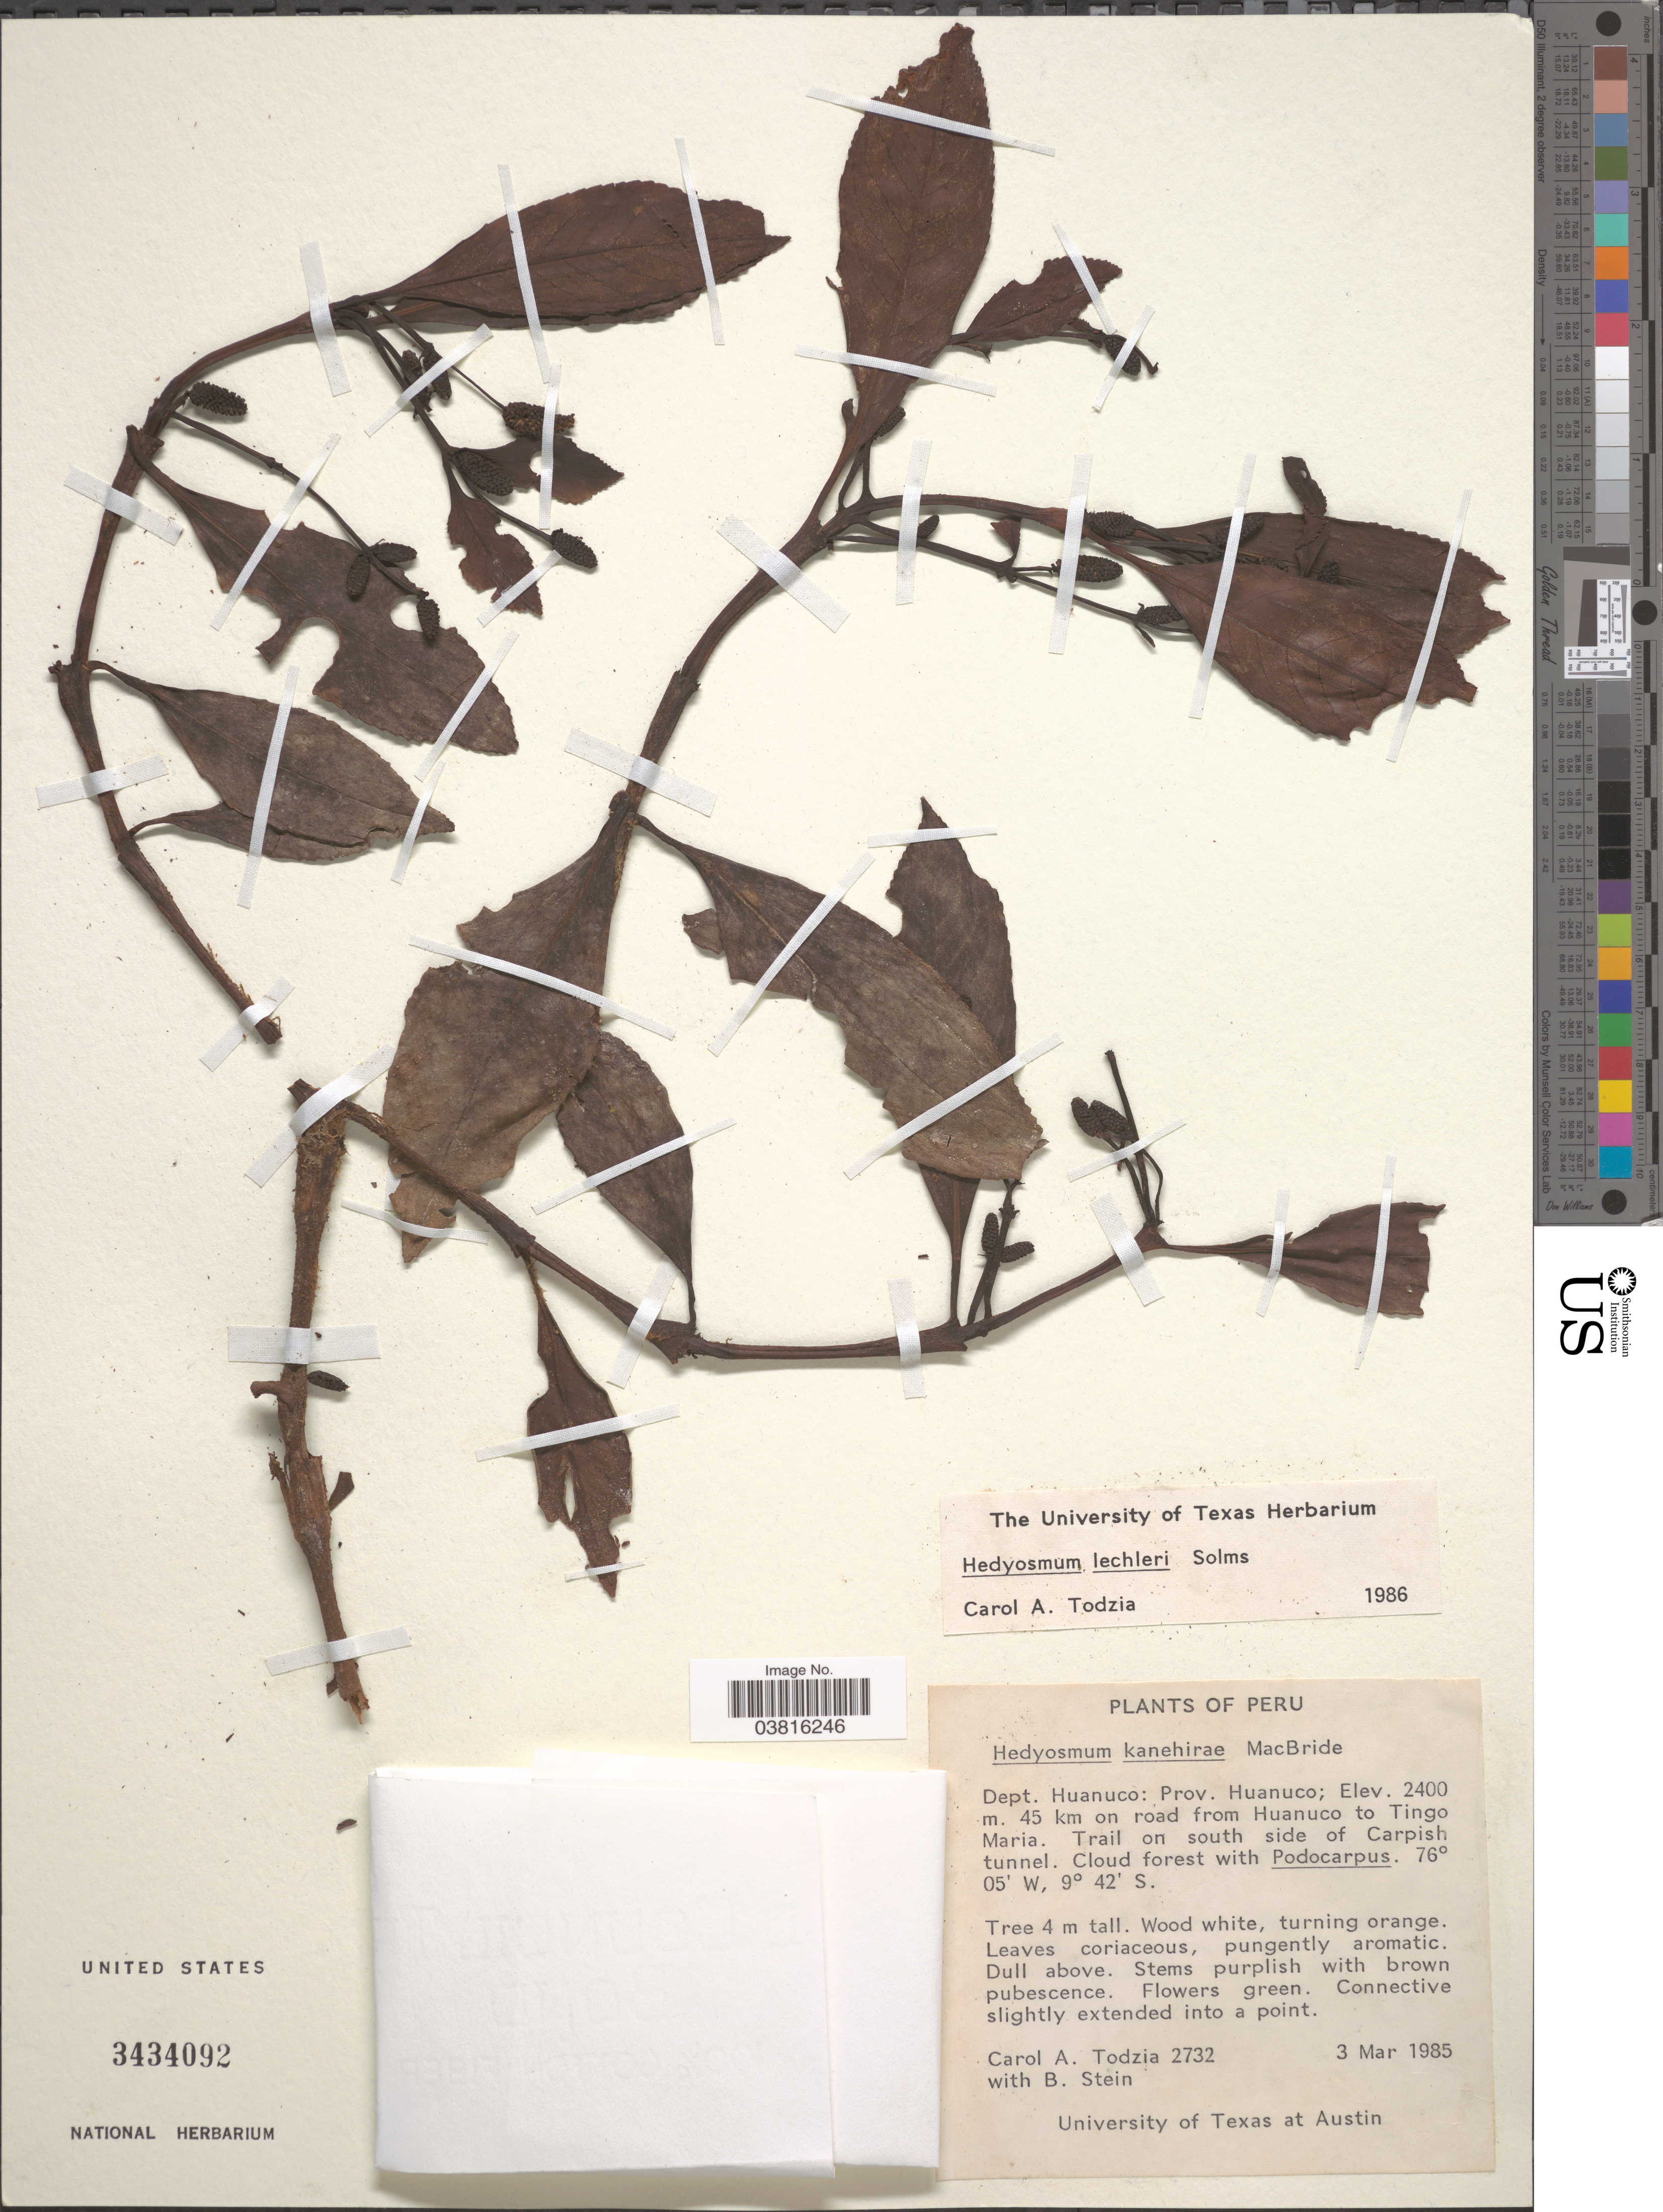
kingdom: Plantae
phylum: Tracheophyta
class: Magnoliopsida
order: Chloranthales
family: Chloranthaceae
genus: Hedyosmum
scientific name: Hedyosmum lechleri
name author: Solms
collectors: C. A. Todzia & B. Stein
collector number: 2732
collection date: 1985-03-03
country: Peru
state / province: Huánuco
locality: Dept. Huanuco: Prov. Huanuco; 45 km on road from Huanuco to Tingo Maria. Trail on south side of Carpish tunnel.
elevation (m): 2400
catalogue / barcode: US 3434092